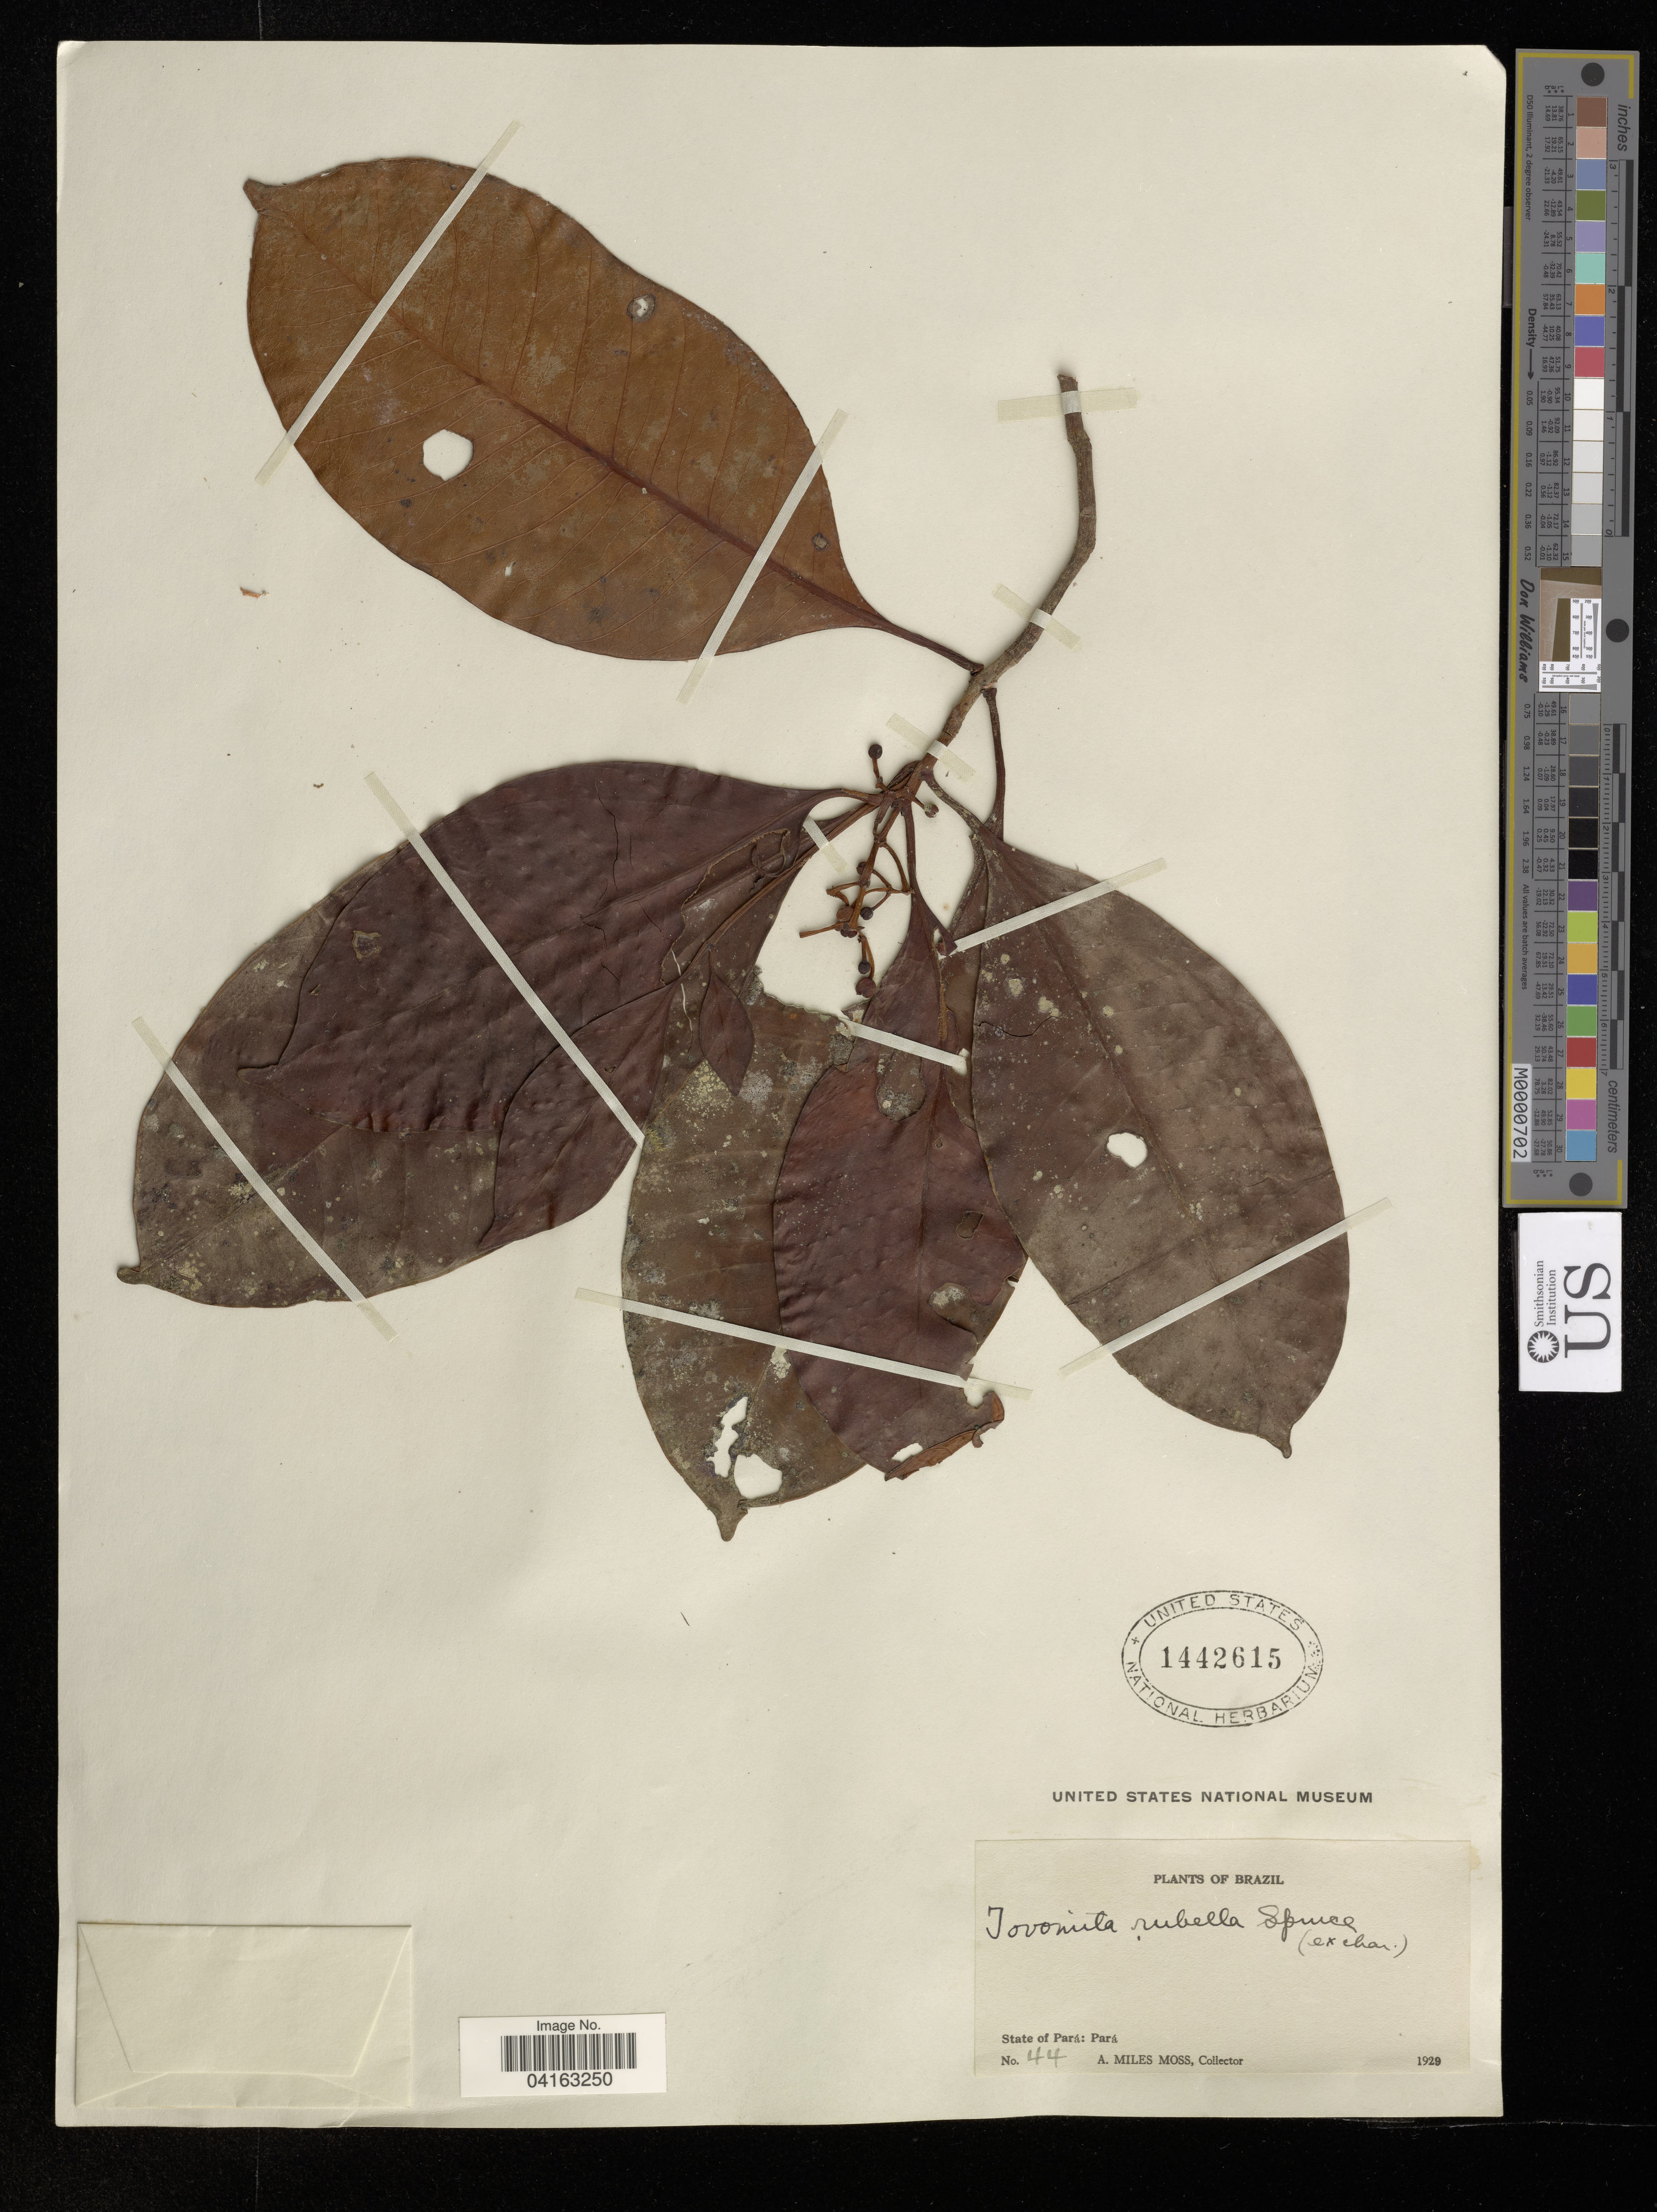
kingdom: Plantae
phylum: Tracheophyta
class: Magnoliopsida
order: Malpighiales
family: Clusiaceae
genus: Tovomita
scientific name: Tovomita rubella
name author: Spruce ex Planch. & Triana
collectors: A. Miles Moss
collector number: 44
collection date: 1929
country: Brazil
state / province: Pará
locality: Pará.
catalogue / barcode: US 1442615